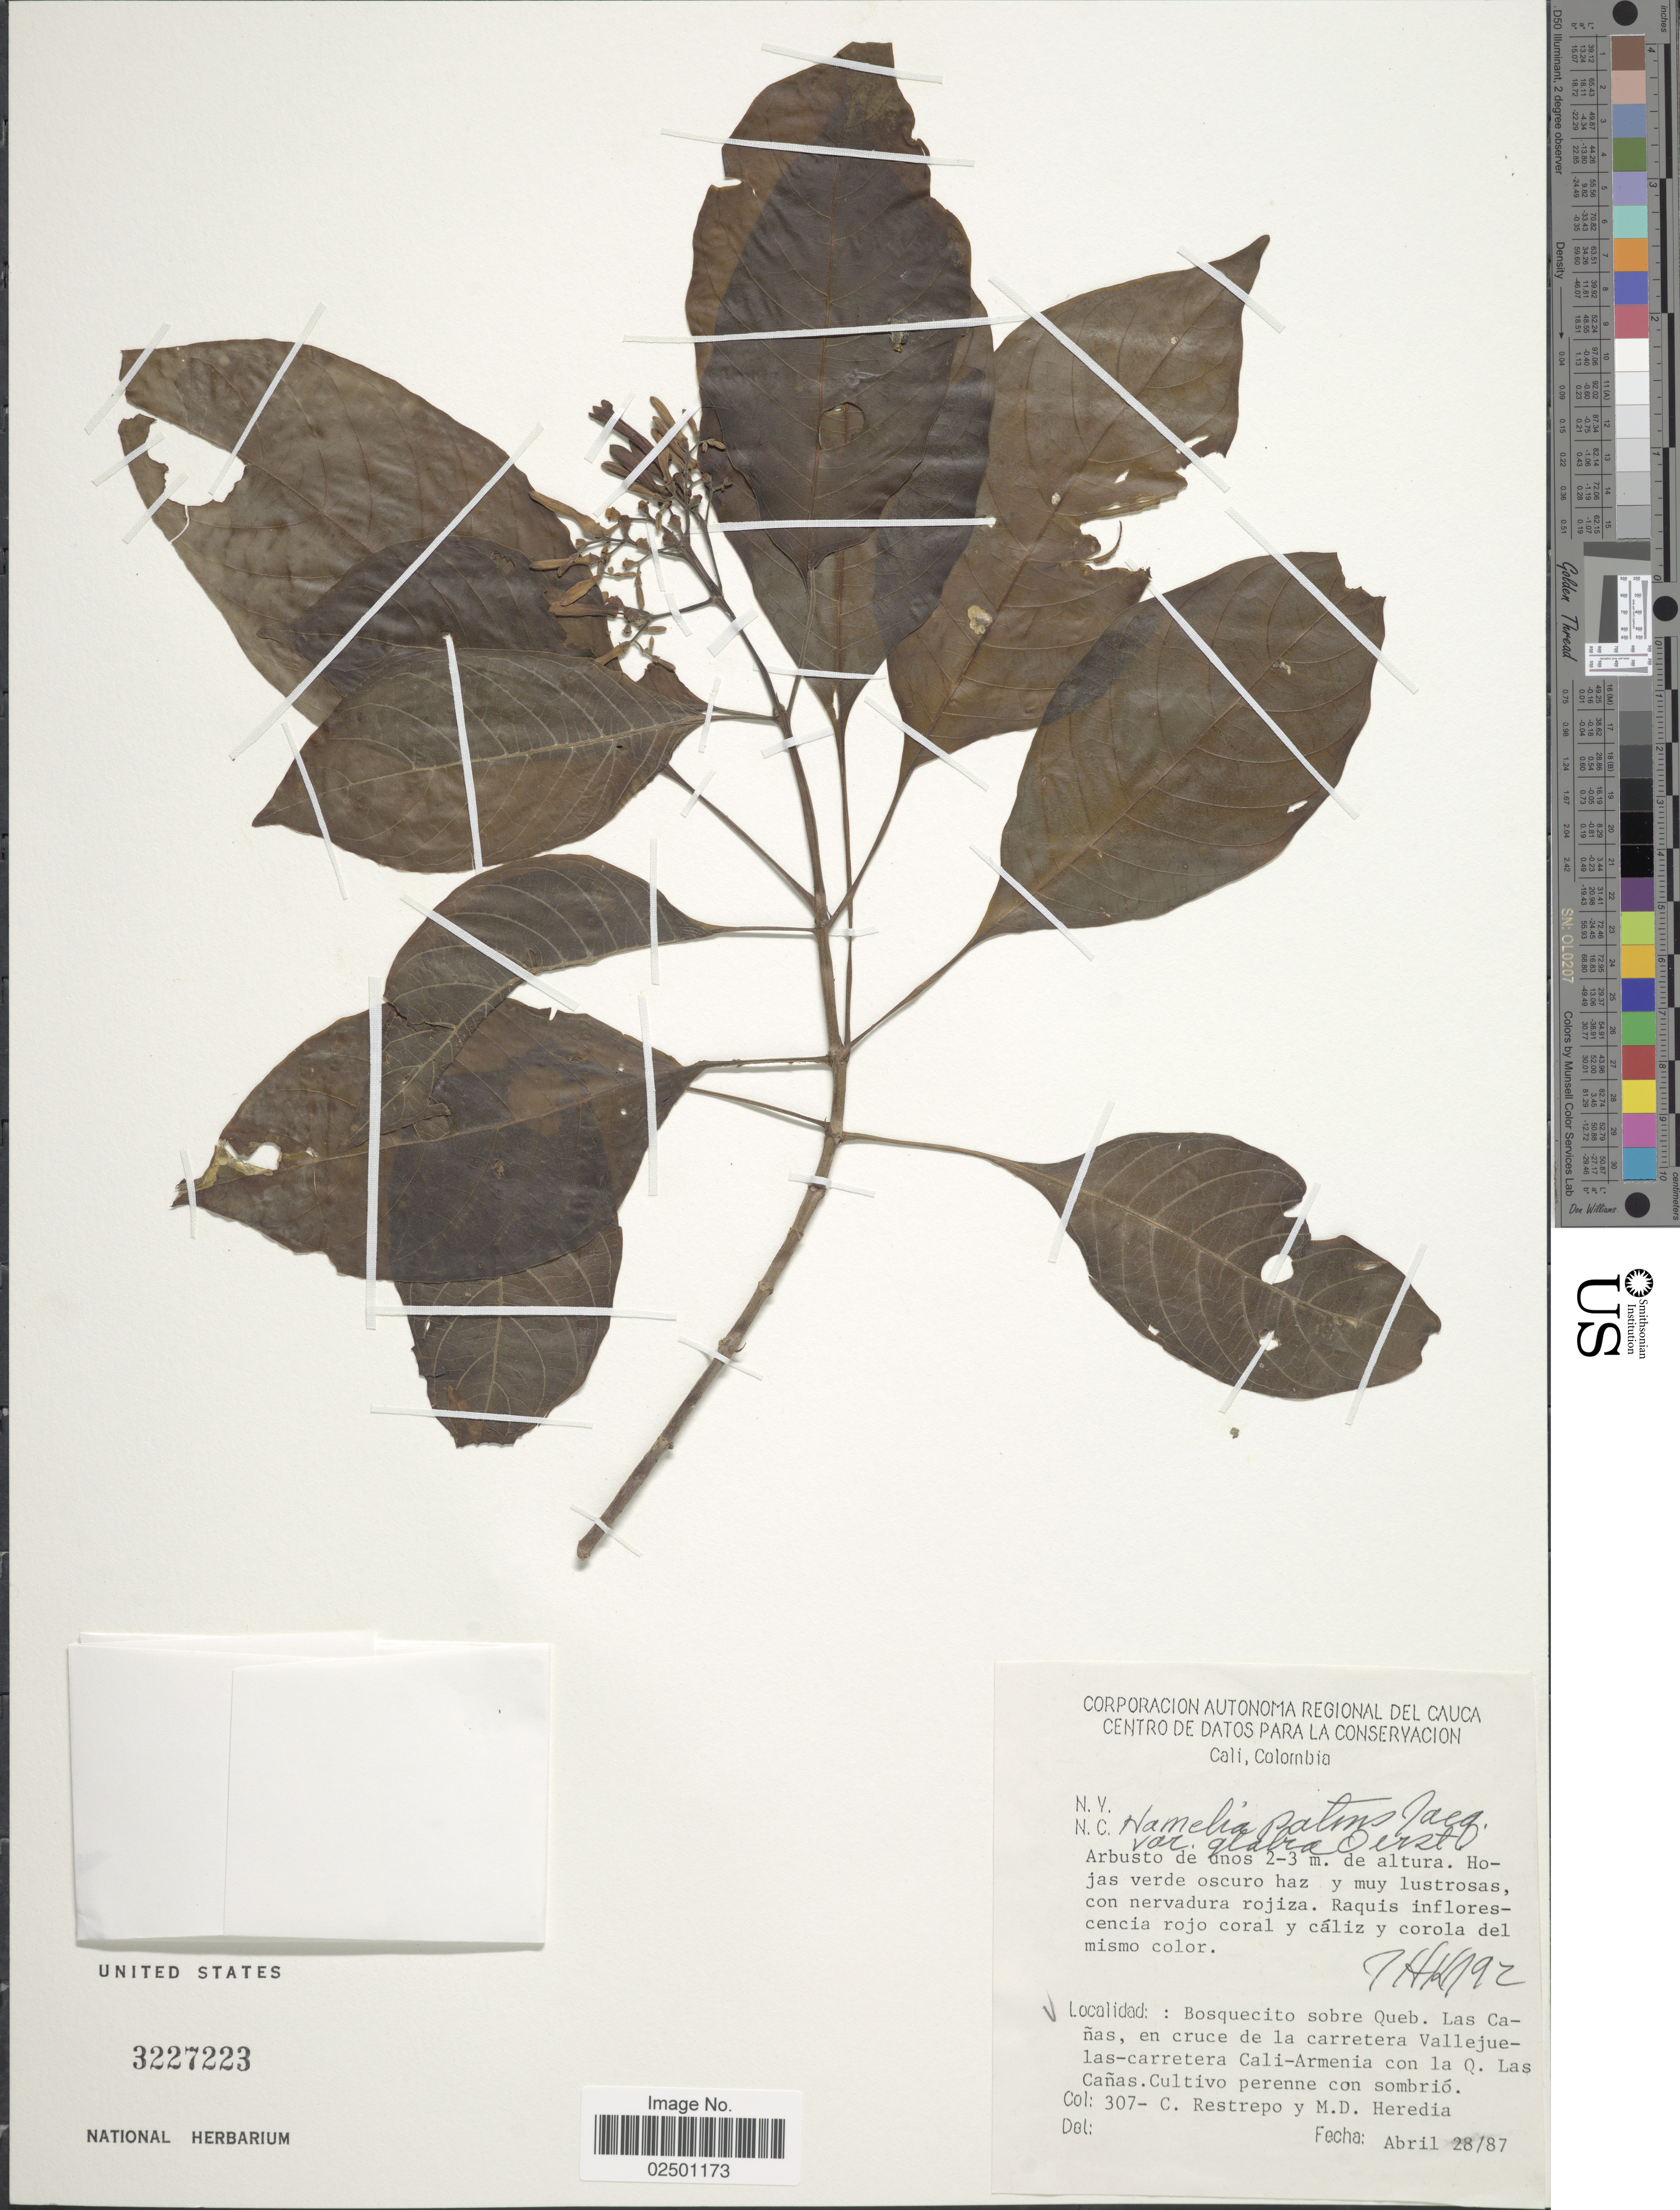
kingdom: Plantae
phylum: Tracheophyta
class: Magnoliopsida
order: Gentianales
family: Rubiaceae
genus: Hamelia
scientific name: Hamelia patens var. patens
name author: Jacq.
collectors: C. Restrepo & M. Heredia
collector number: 307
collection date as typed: Transcribed d/m/y: 28/4/87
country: Colombia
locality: Bosquecito sobre Queb. Las Canas, en cruce de la carretera Vallejuelas-carretera Cali-Armenia con la Q. Las Canas.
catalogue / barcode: US 3227223